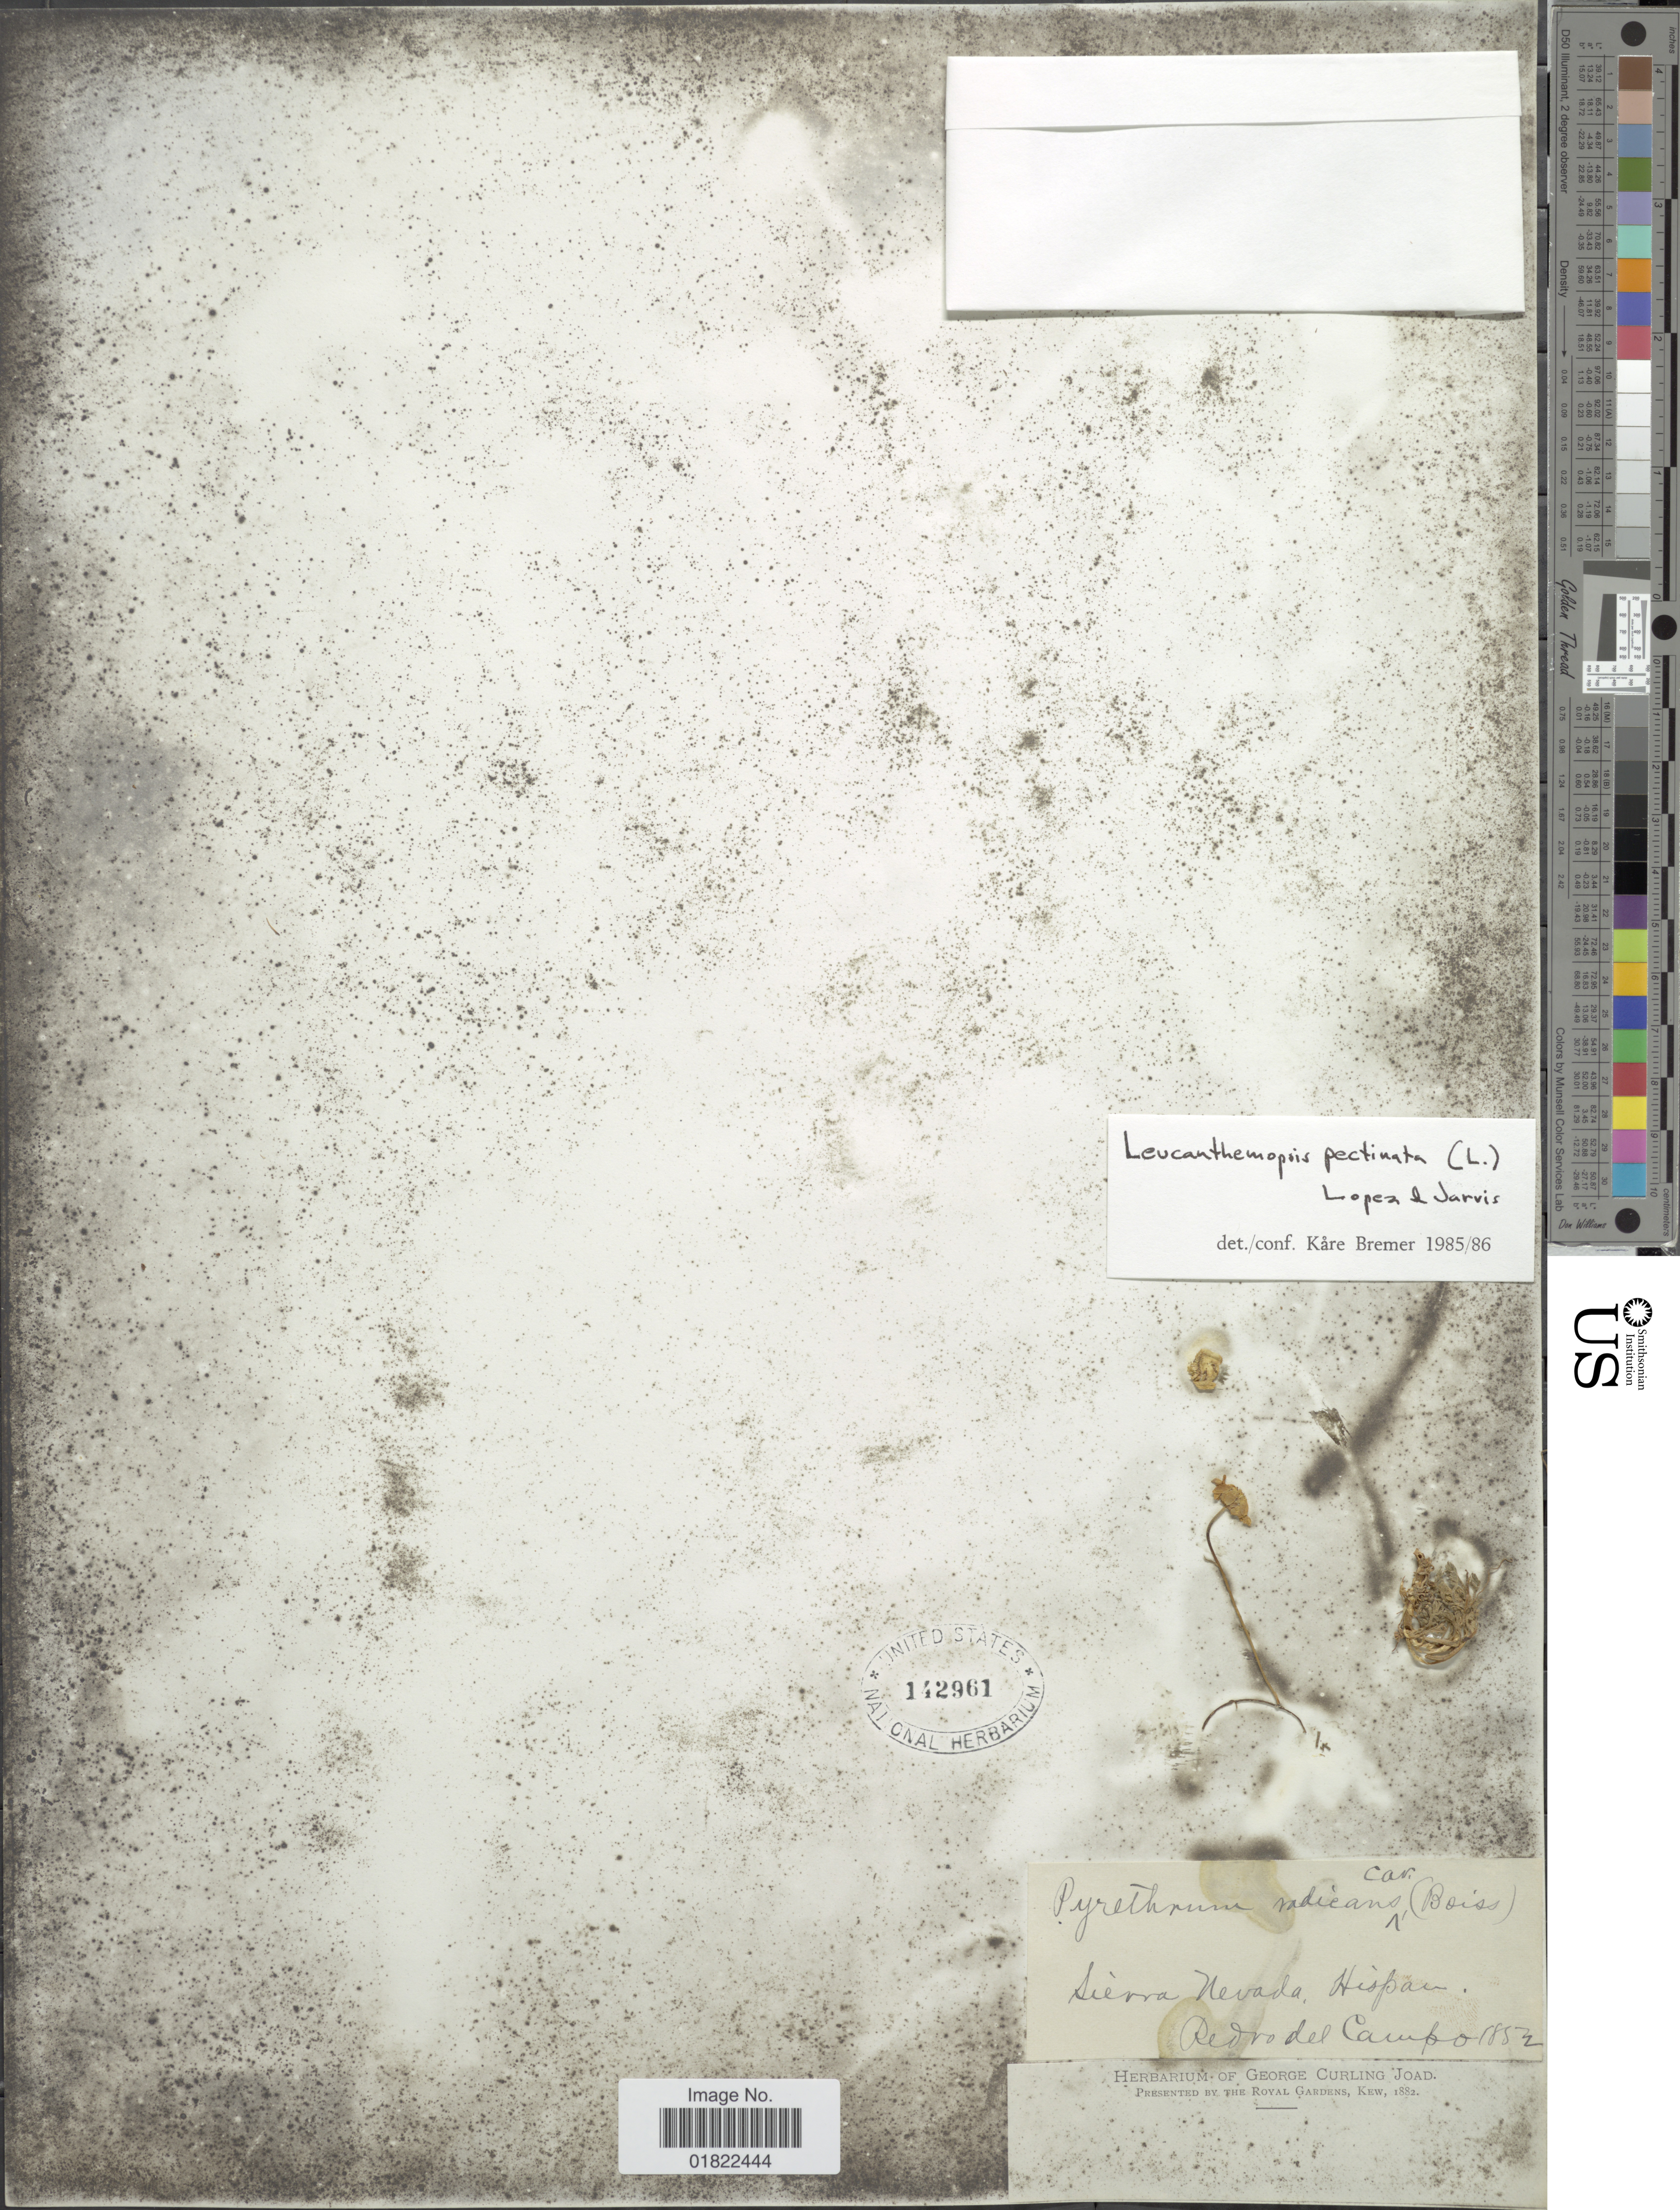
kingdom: Plantae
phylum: Tracheophyta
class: Magnoliopsida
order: Asterales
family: Asteraceae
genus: Leucanthemopsis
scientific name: Leucanthemopsis pectinata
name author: (L.) López & C.E. Jarvis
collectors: P. del Campo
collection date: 1852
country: Spain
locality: Sierra Nevada, Hisp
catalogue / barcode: US 142961